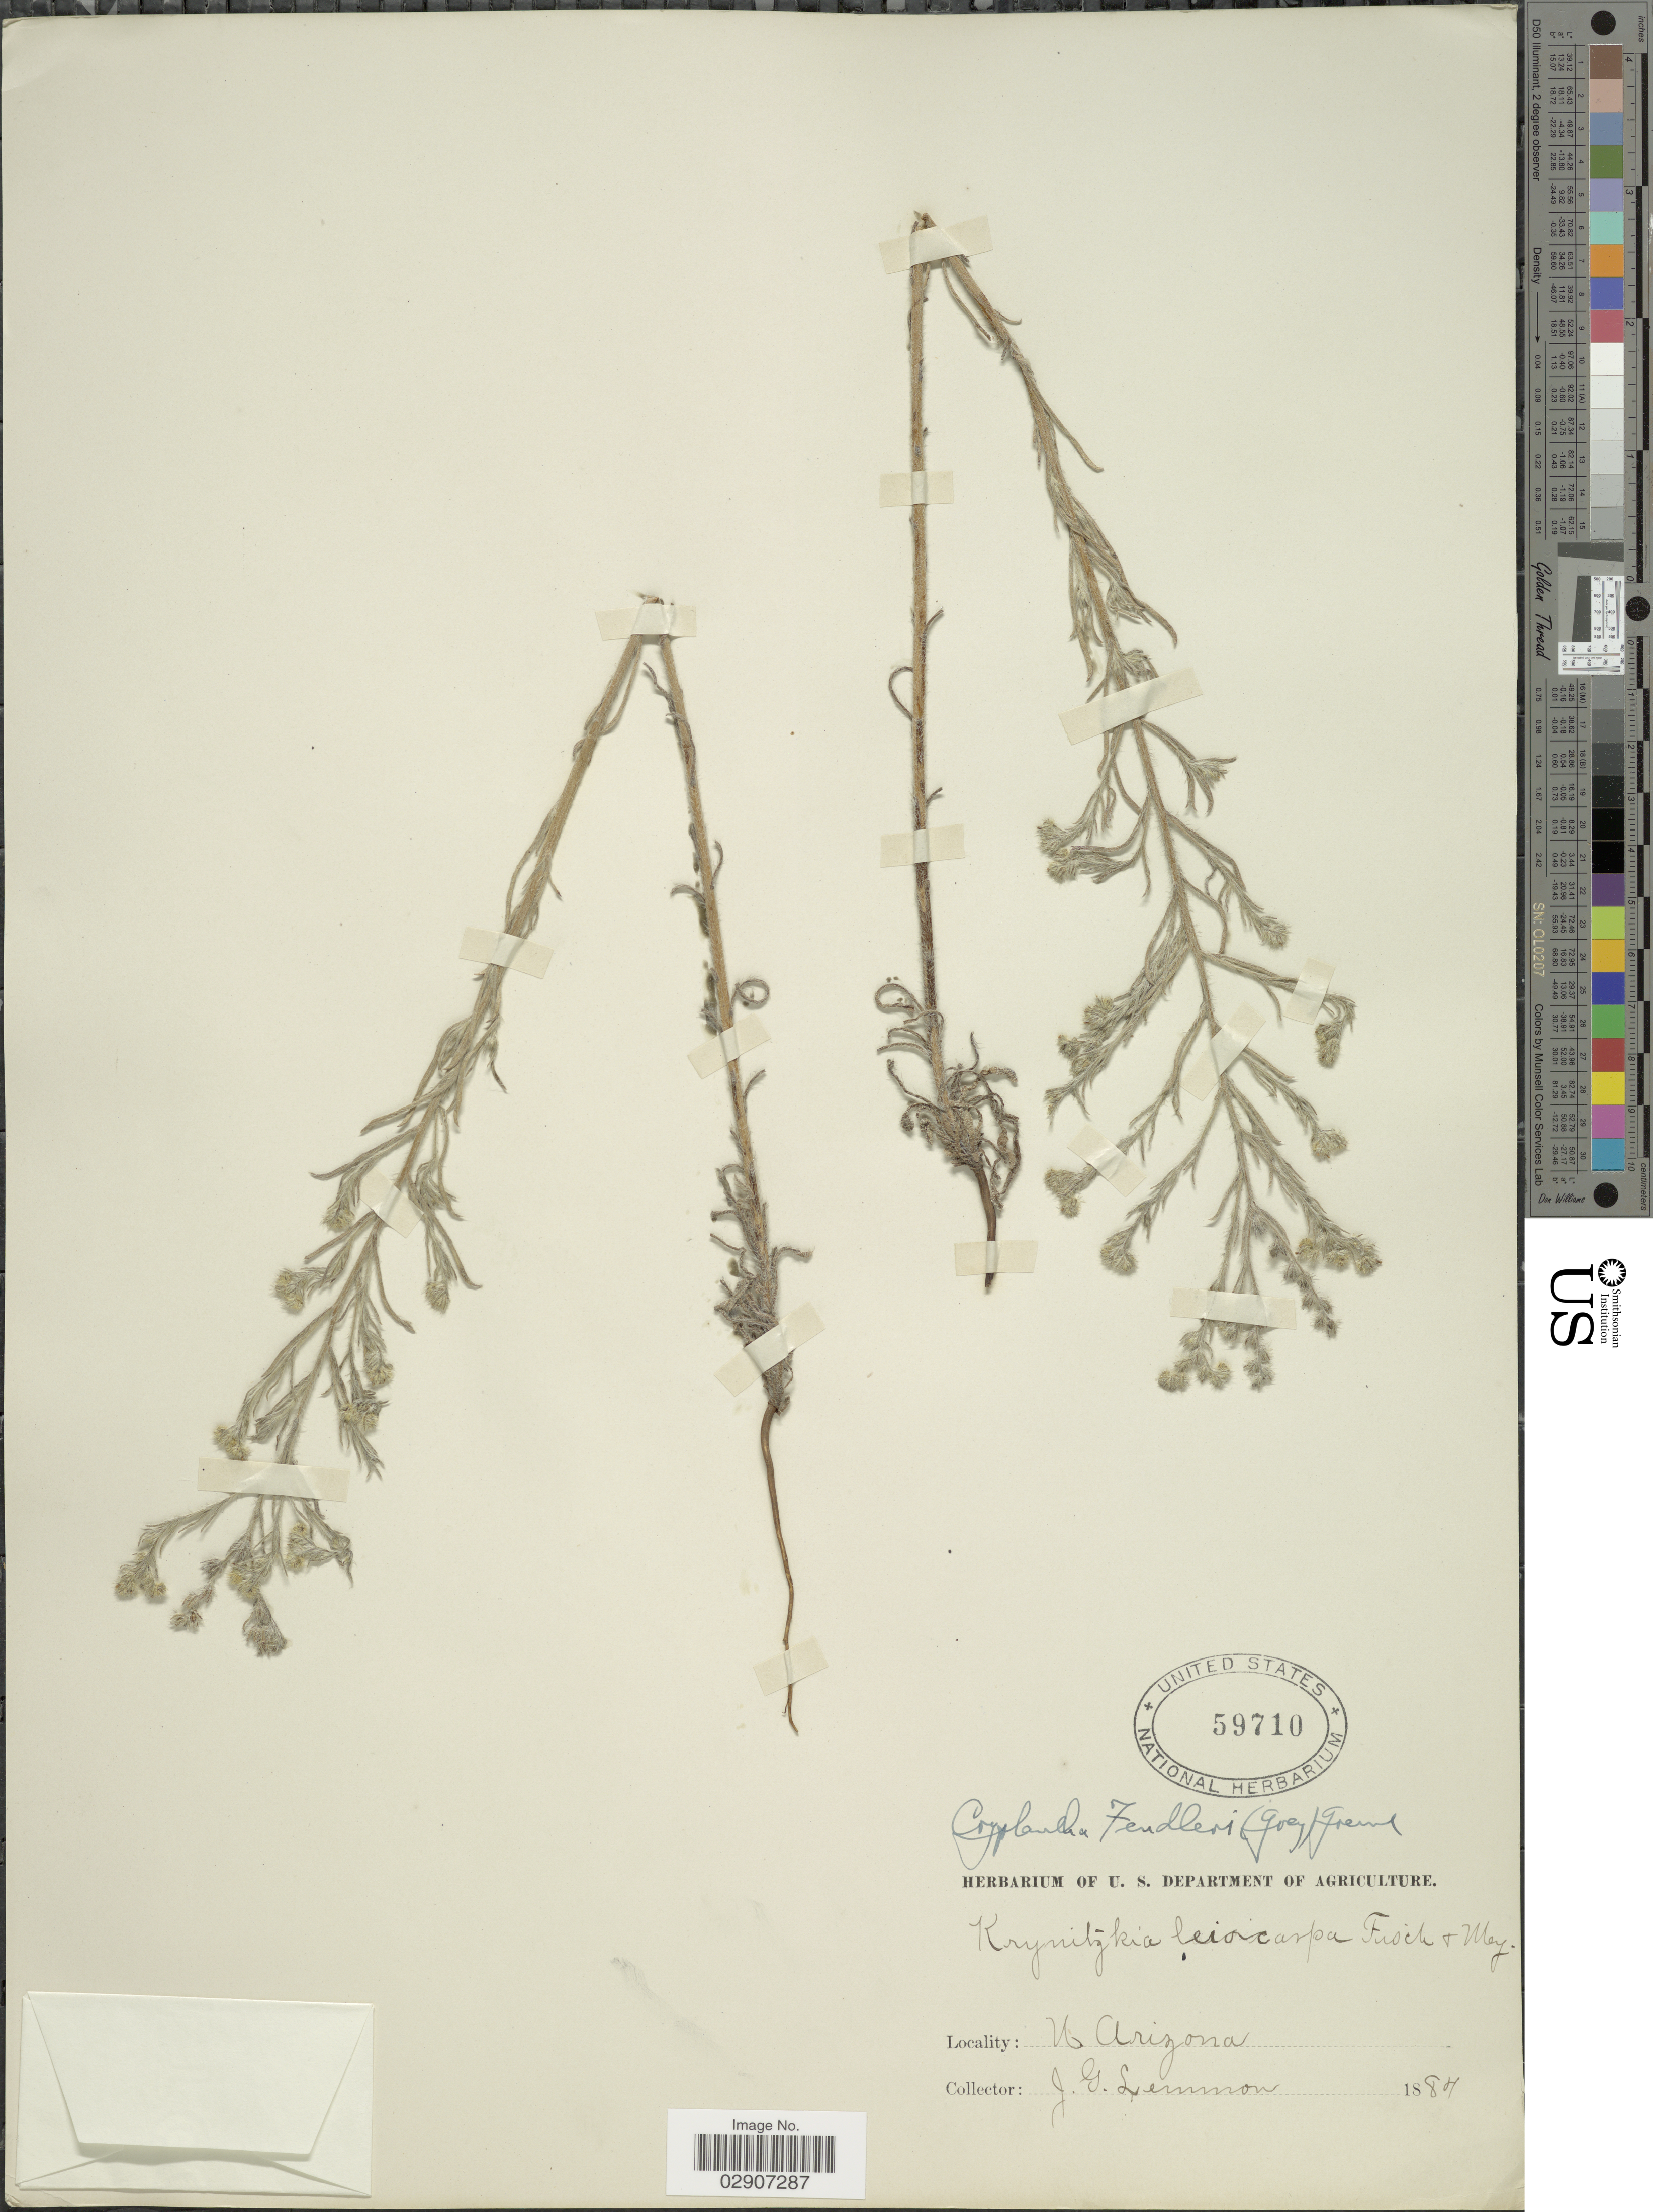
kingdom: Plantae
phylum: Tracheophyta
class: Magnoliopsida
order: Boraginales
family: Boraginaceae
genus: Cryptantha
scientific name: Cryptantha fendleri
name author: (A. Gray) Greene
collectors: J. Lemmon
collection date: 1884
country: United States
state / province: Arizona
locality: N Arizona.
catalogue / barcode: US 59710